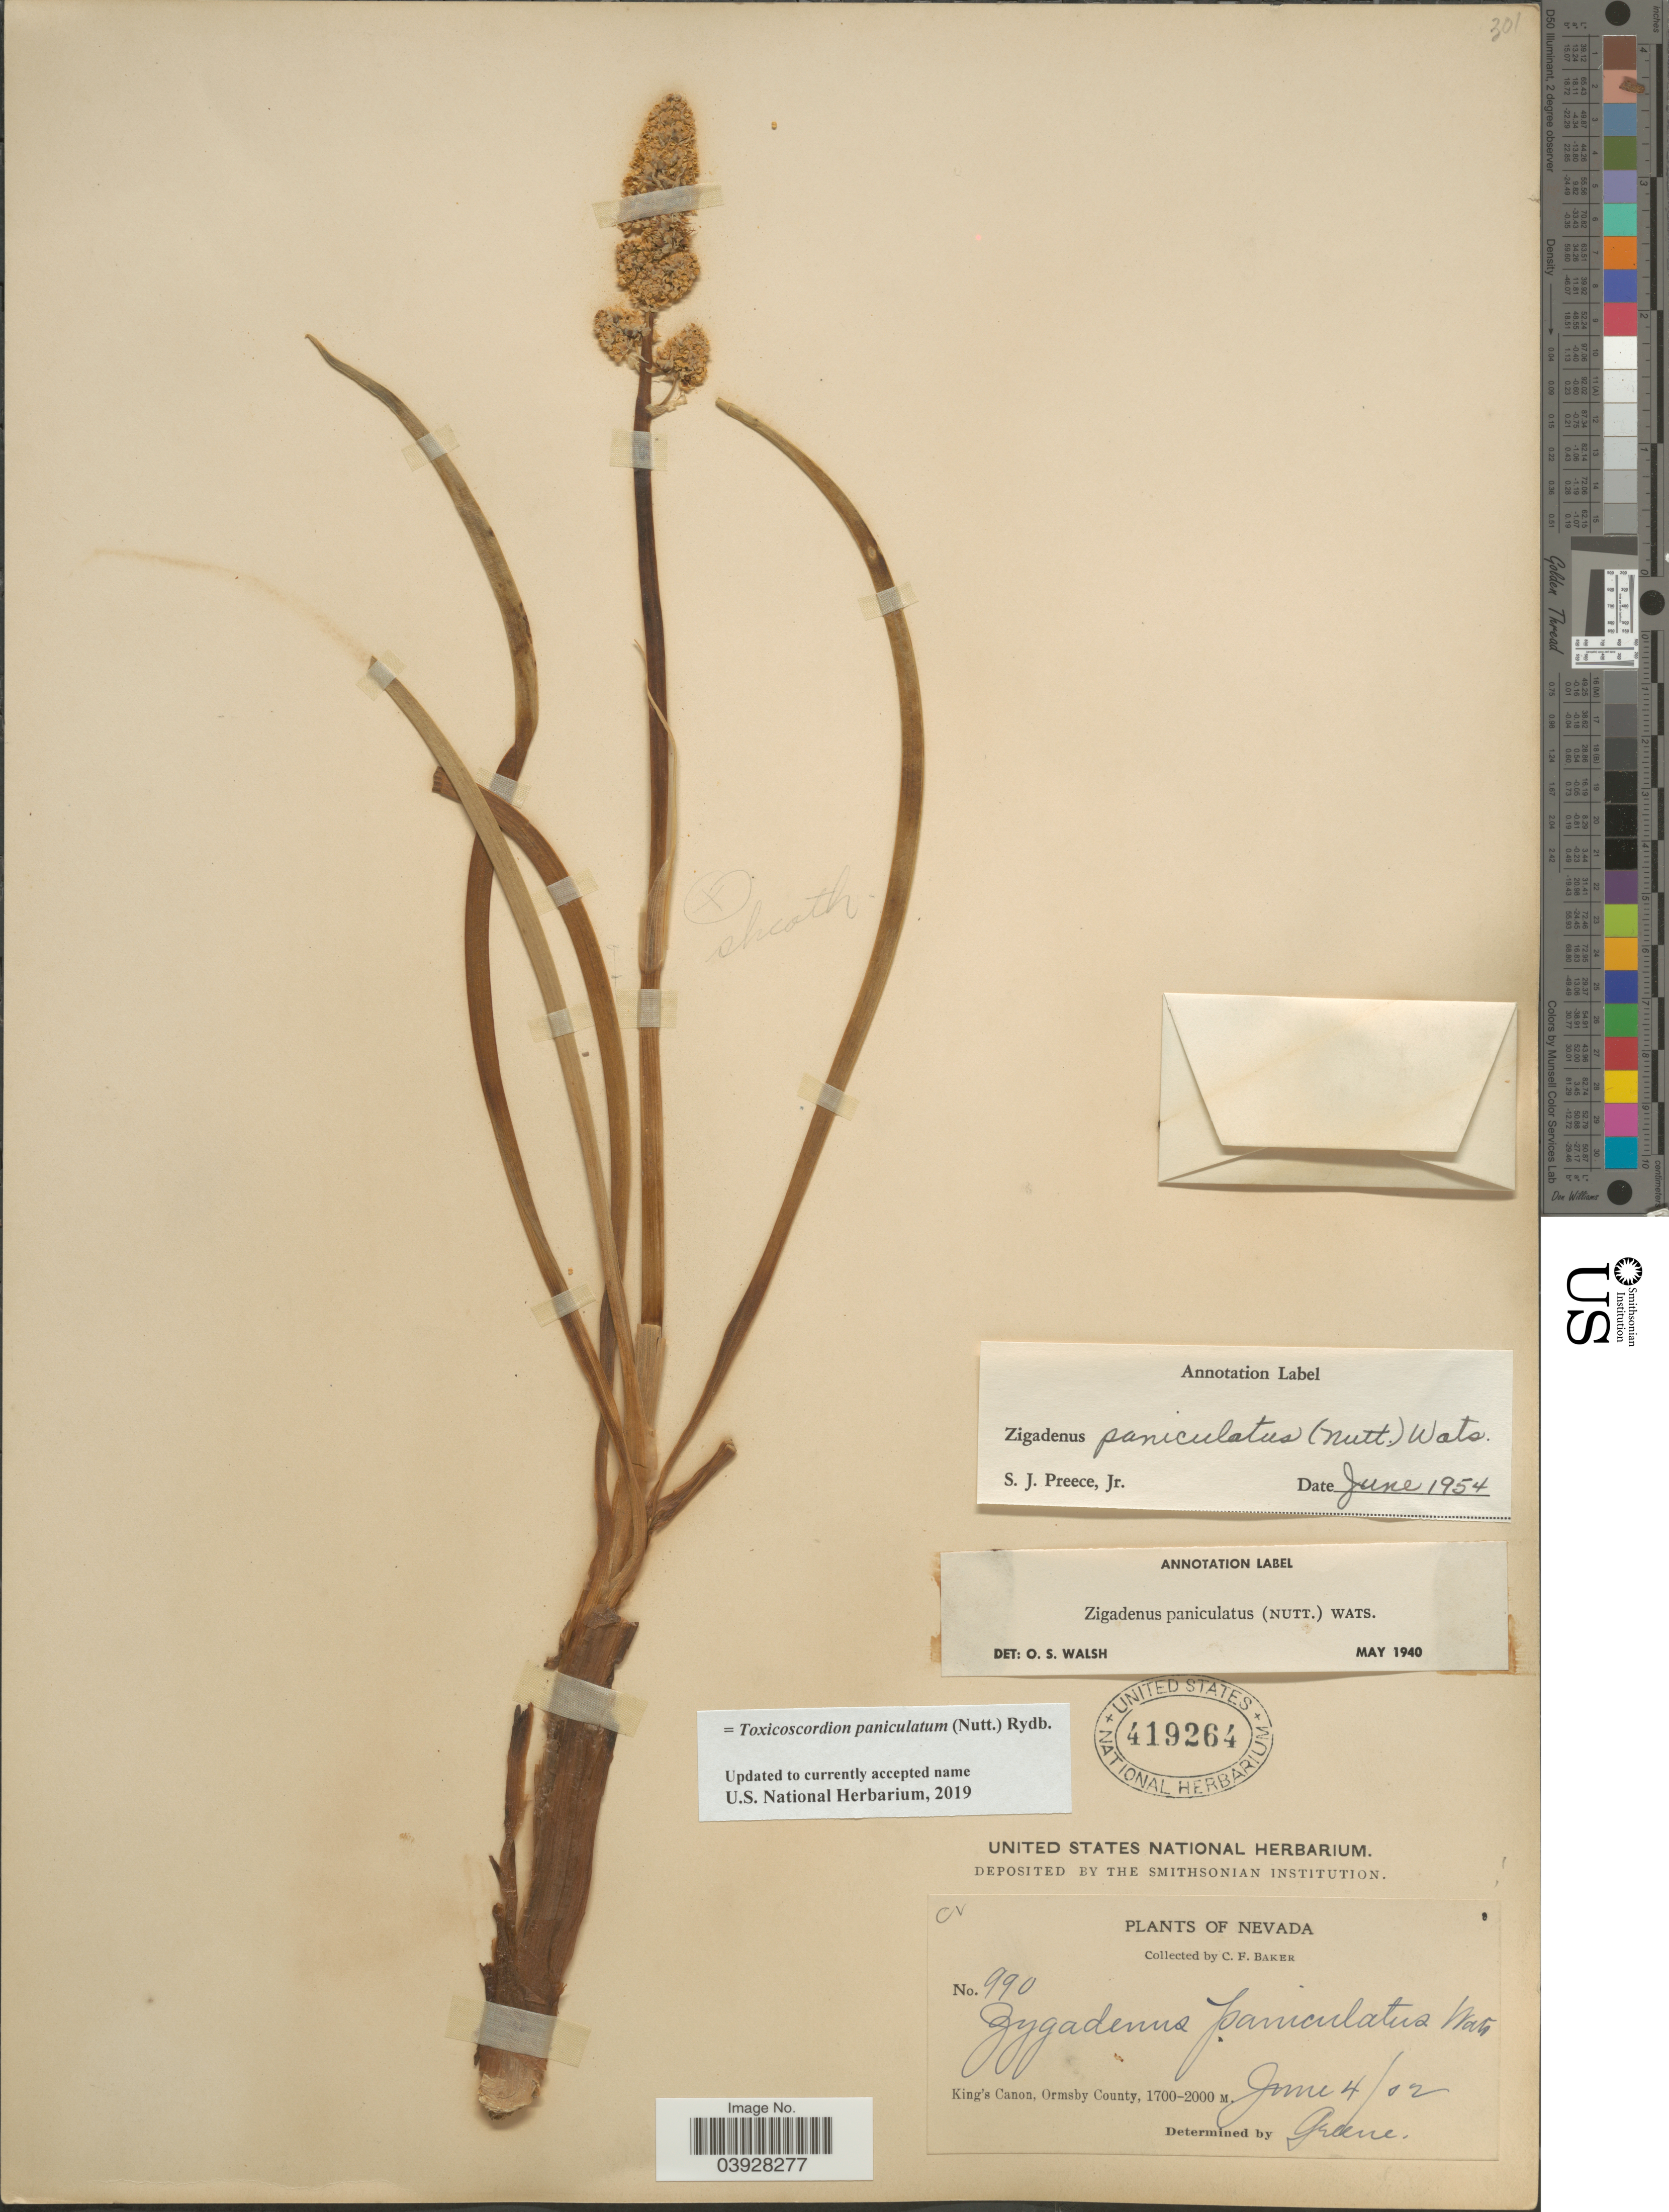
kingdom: Plantae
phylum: Tracheophyta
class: Liliopsida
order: Liliales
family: Melanthiaceae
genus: Toxicoscordion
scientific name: Toxicoscordion paniculatum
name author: (Nutt.) Rydb.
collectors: C. F. Baker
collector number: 990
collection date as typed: Transcribed d/m/y: 4/6/2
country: United States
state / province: Nevada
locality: King's Canon, Ormsby County.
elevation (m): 1700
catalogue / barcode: US 419264